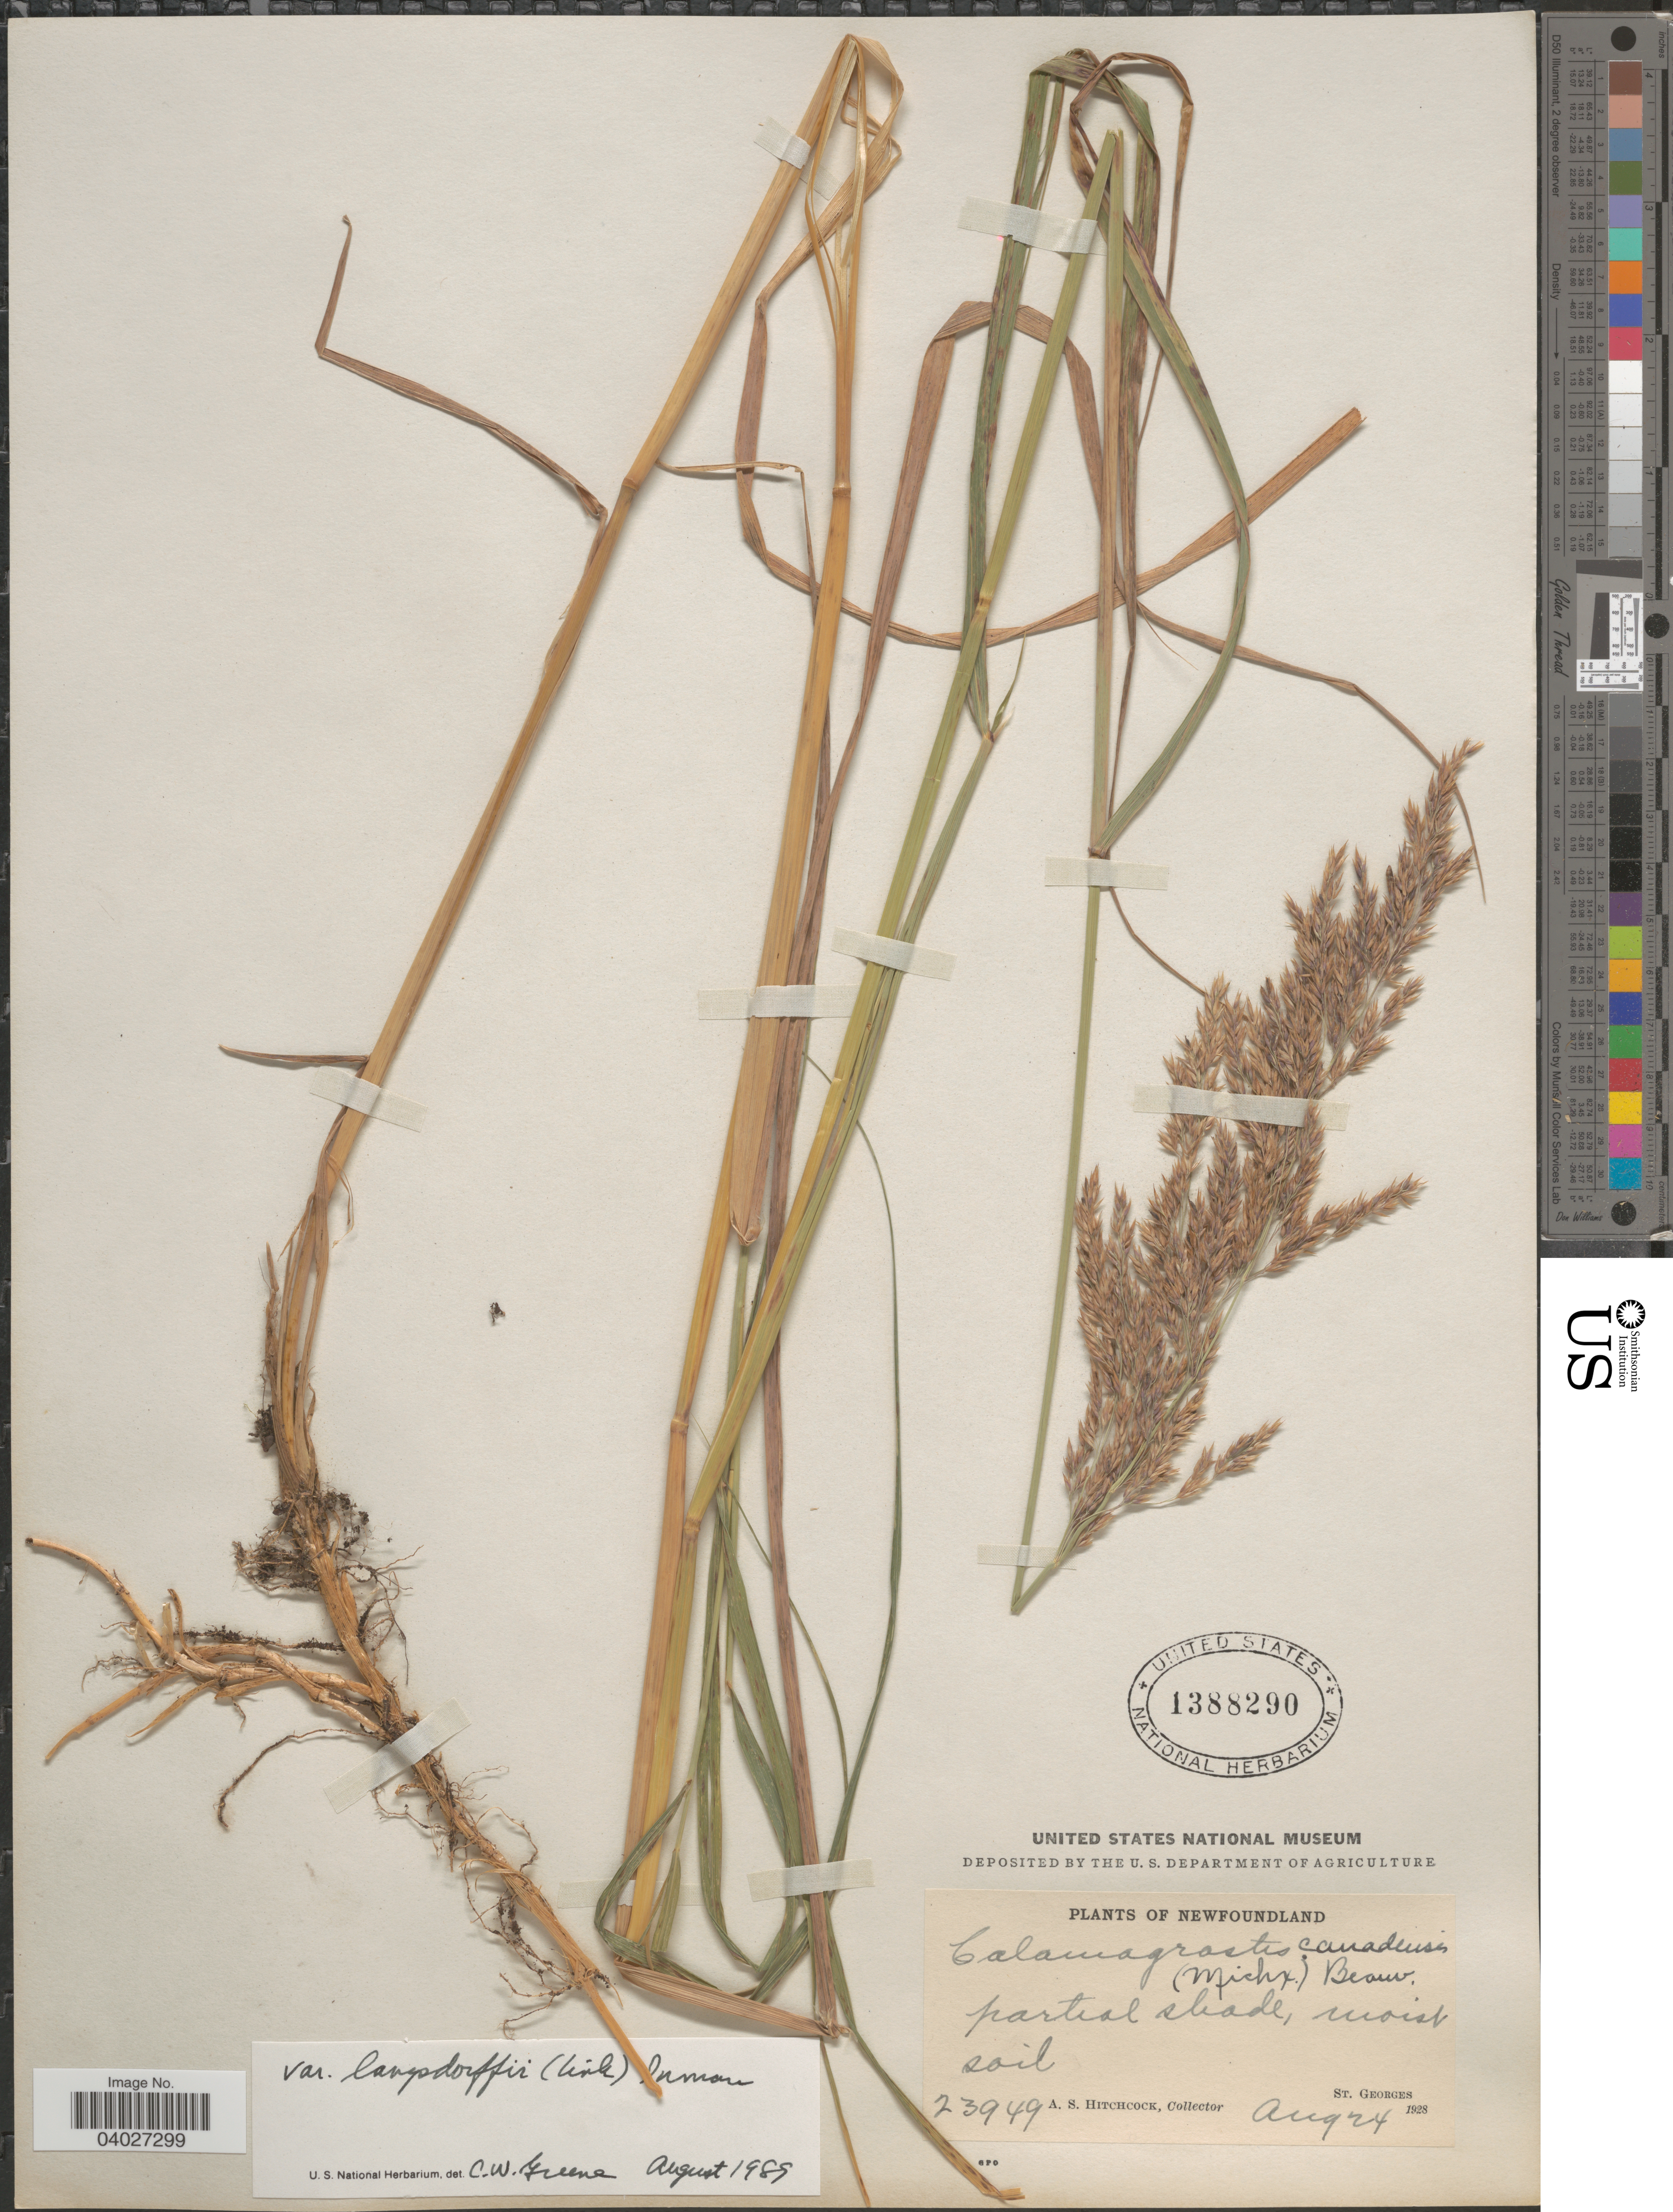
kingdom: Plantae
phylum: Tracheophyta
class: Liliopsida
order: Poales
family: Poaceae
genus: Calamagrostis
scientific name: Calamagrostis canadensis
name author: (Michx.) P. Beauv.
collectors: A. S. Hitchcock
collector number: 23949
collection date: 1928-08-24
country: Canada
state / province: Newfoundland and Labrador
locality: St. Georges.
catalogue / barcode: US 1388290